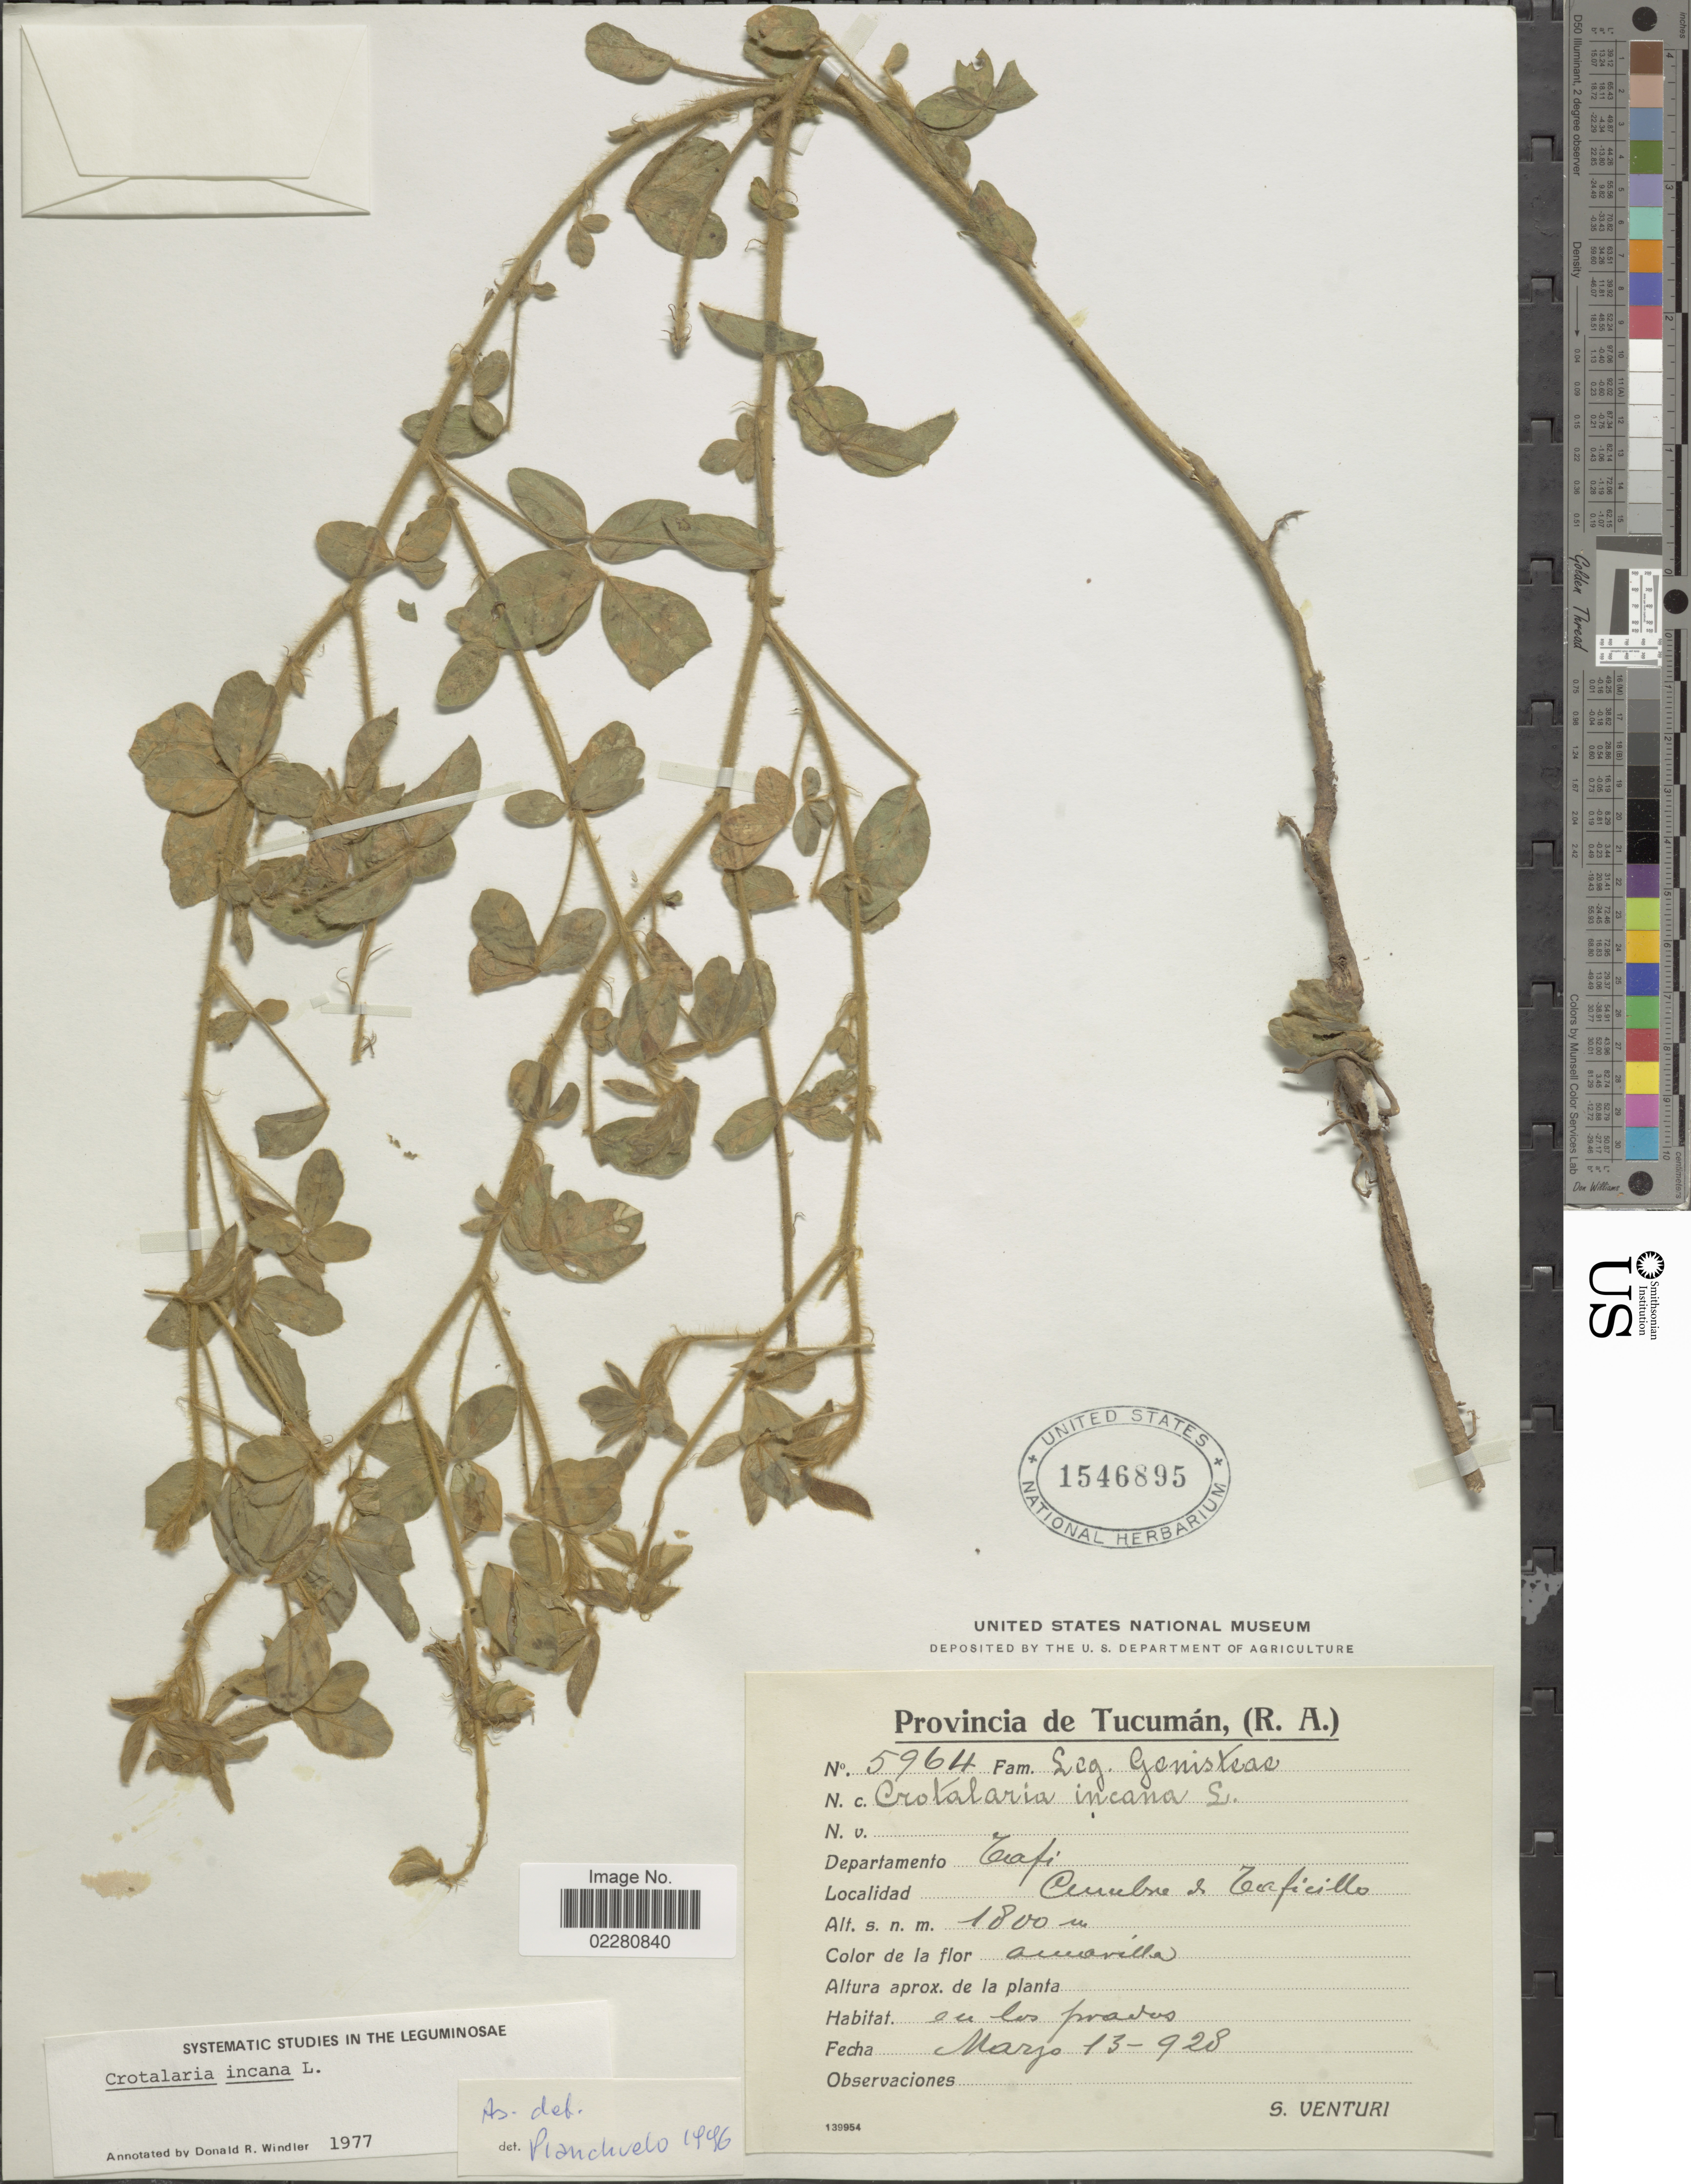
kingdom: Plantae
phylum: Tracheophyta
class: Magnoliopsida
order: Fabales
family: Fabaceae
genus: Crotalaria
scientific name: Crotalaria incana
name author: L.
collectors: S. Venturi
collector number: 5964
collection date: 1928-03-13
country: Argentina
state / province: Tucuman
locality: Provincia de Tucumán, (R.A.). Departamento Tafi. Cumbre de Taficillo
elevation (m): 1800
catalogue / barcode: US 1546895